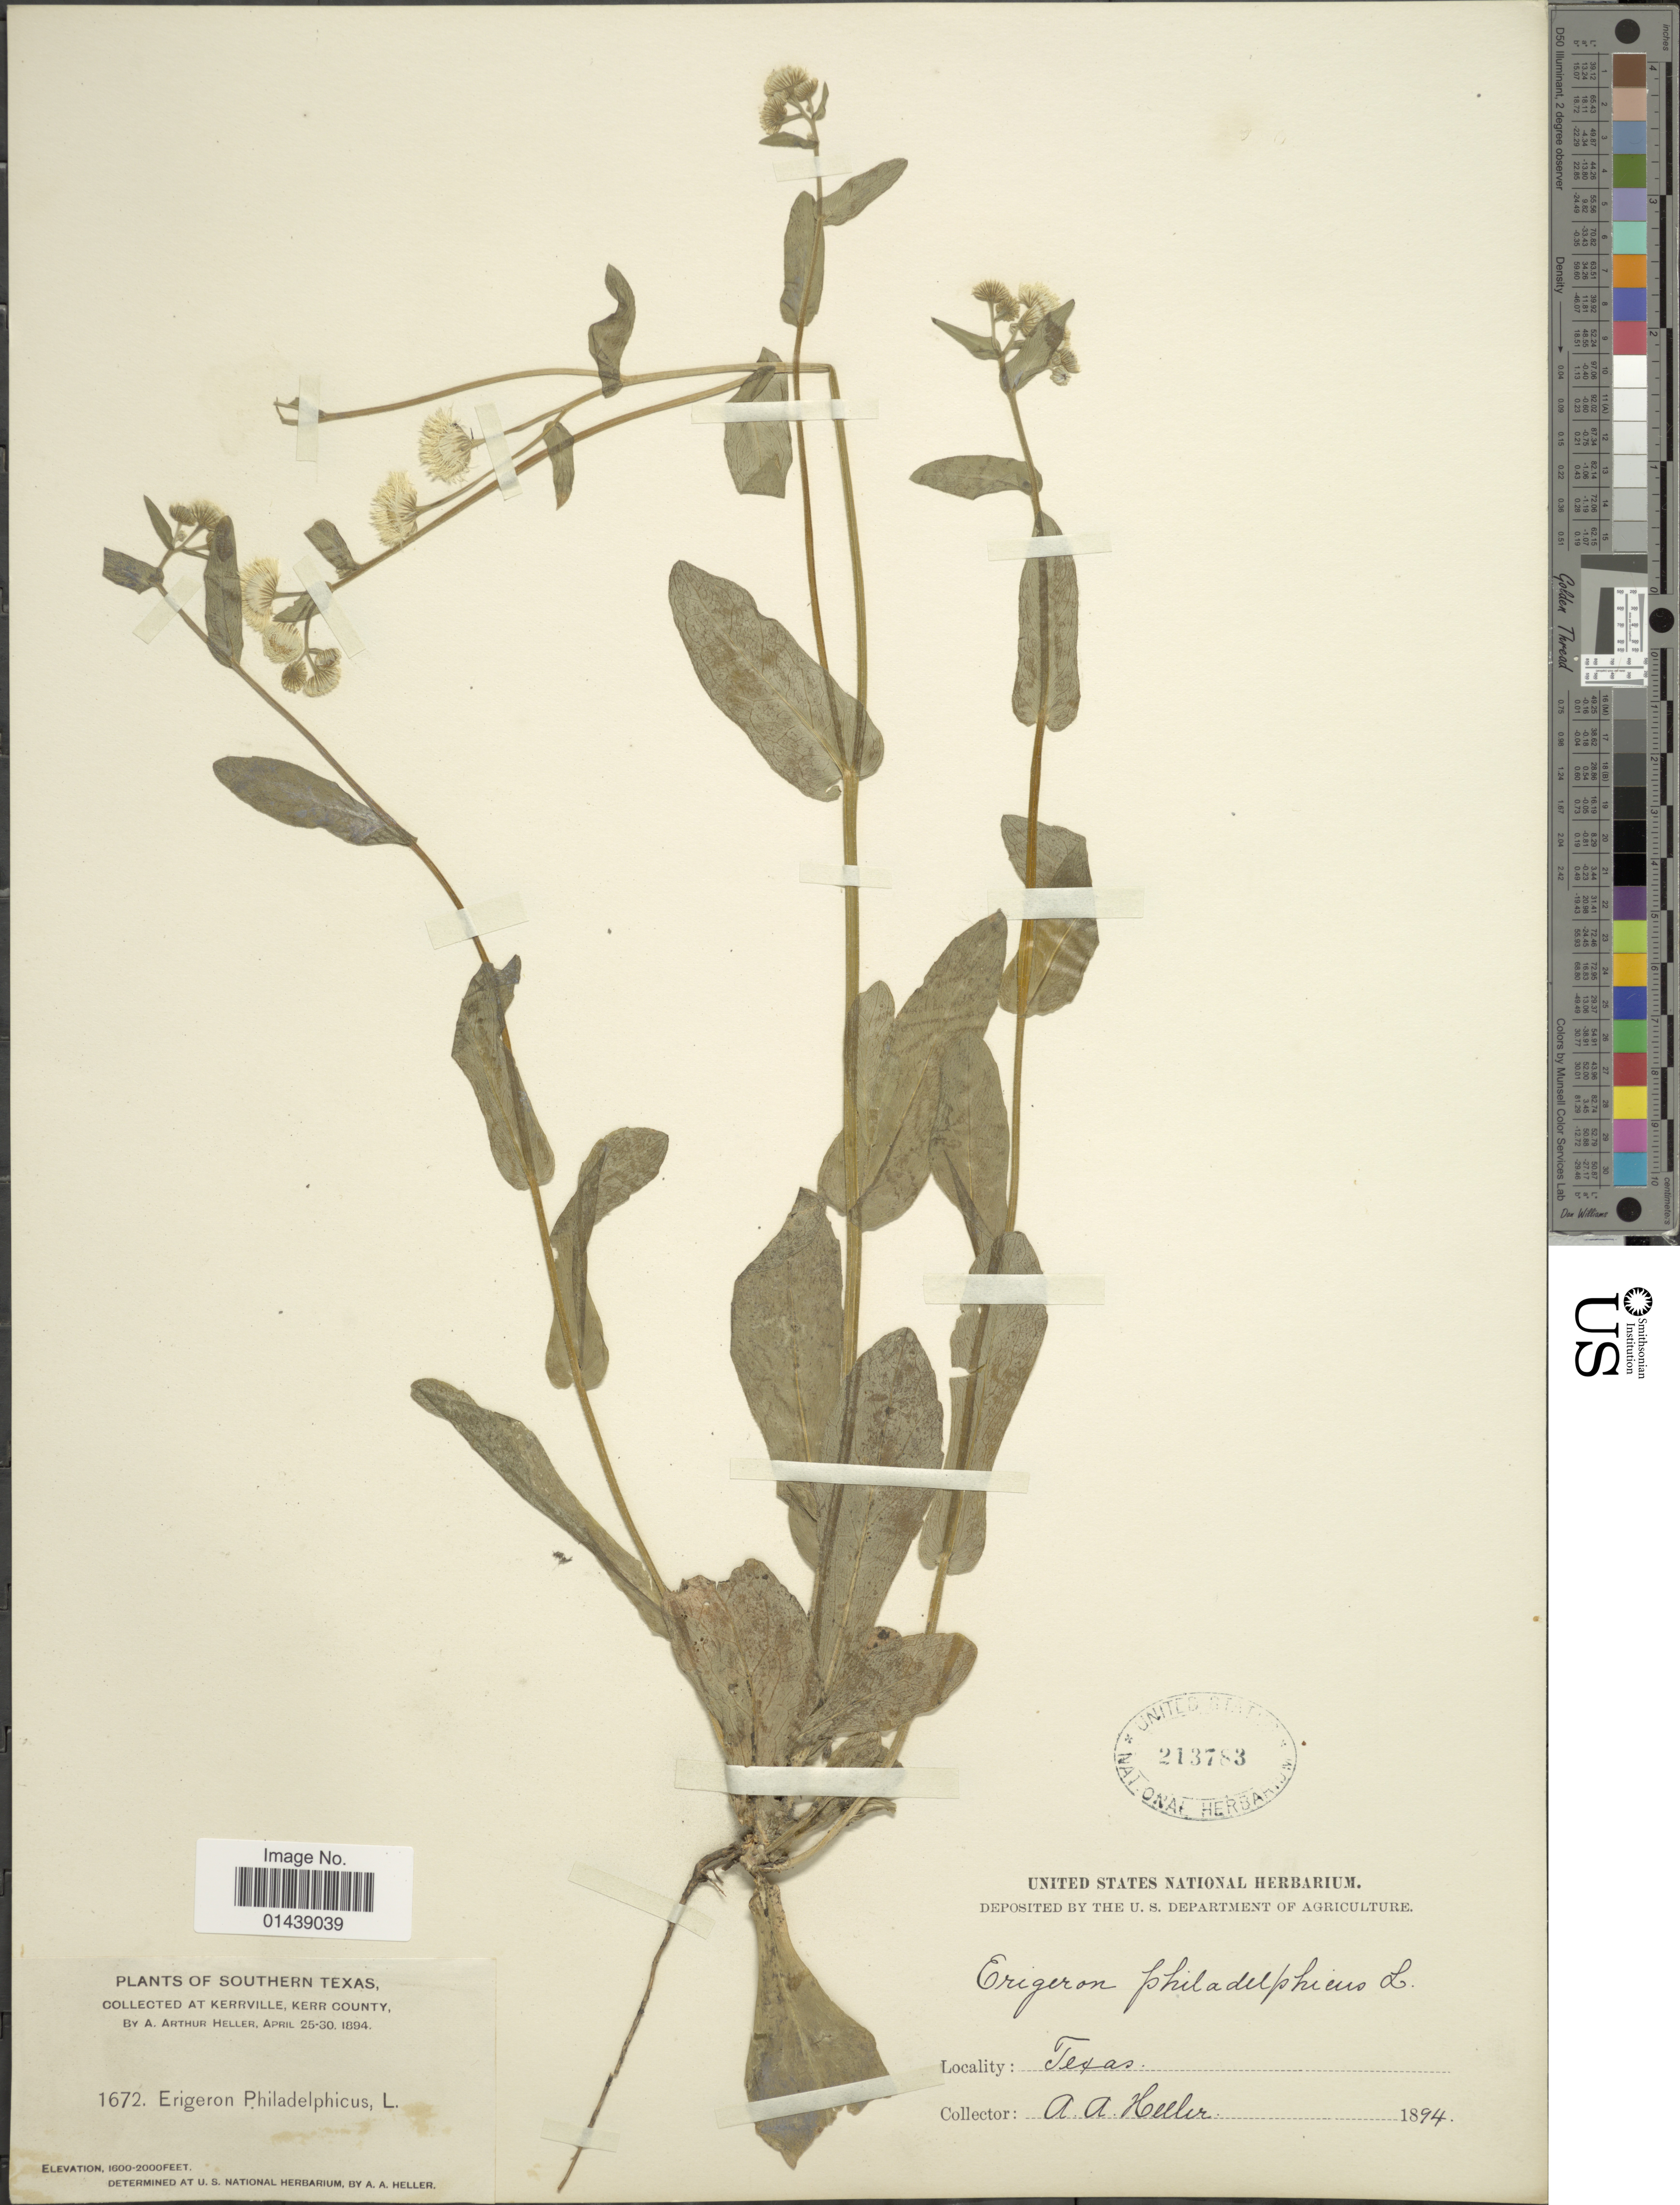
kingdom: Plantae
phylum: Tracheophyta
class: Magnoliopsida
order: Asterales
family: Asteraceae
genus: Erigeron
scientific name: Erigeron philadelphicus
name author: L.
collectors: A. A. Heller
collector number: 1672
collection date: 1894-04-25/1894-04-30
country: United States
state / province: Texas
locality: Southern Texas. Kerrville, Kerr County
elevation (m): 488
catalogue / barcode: US 213783